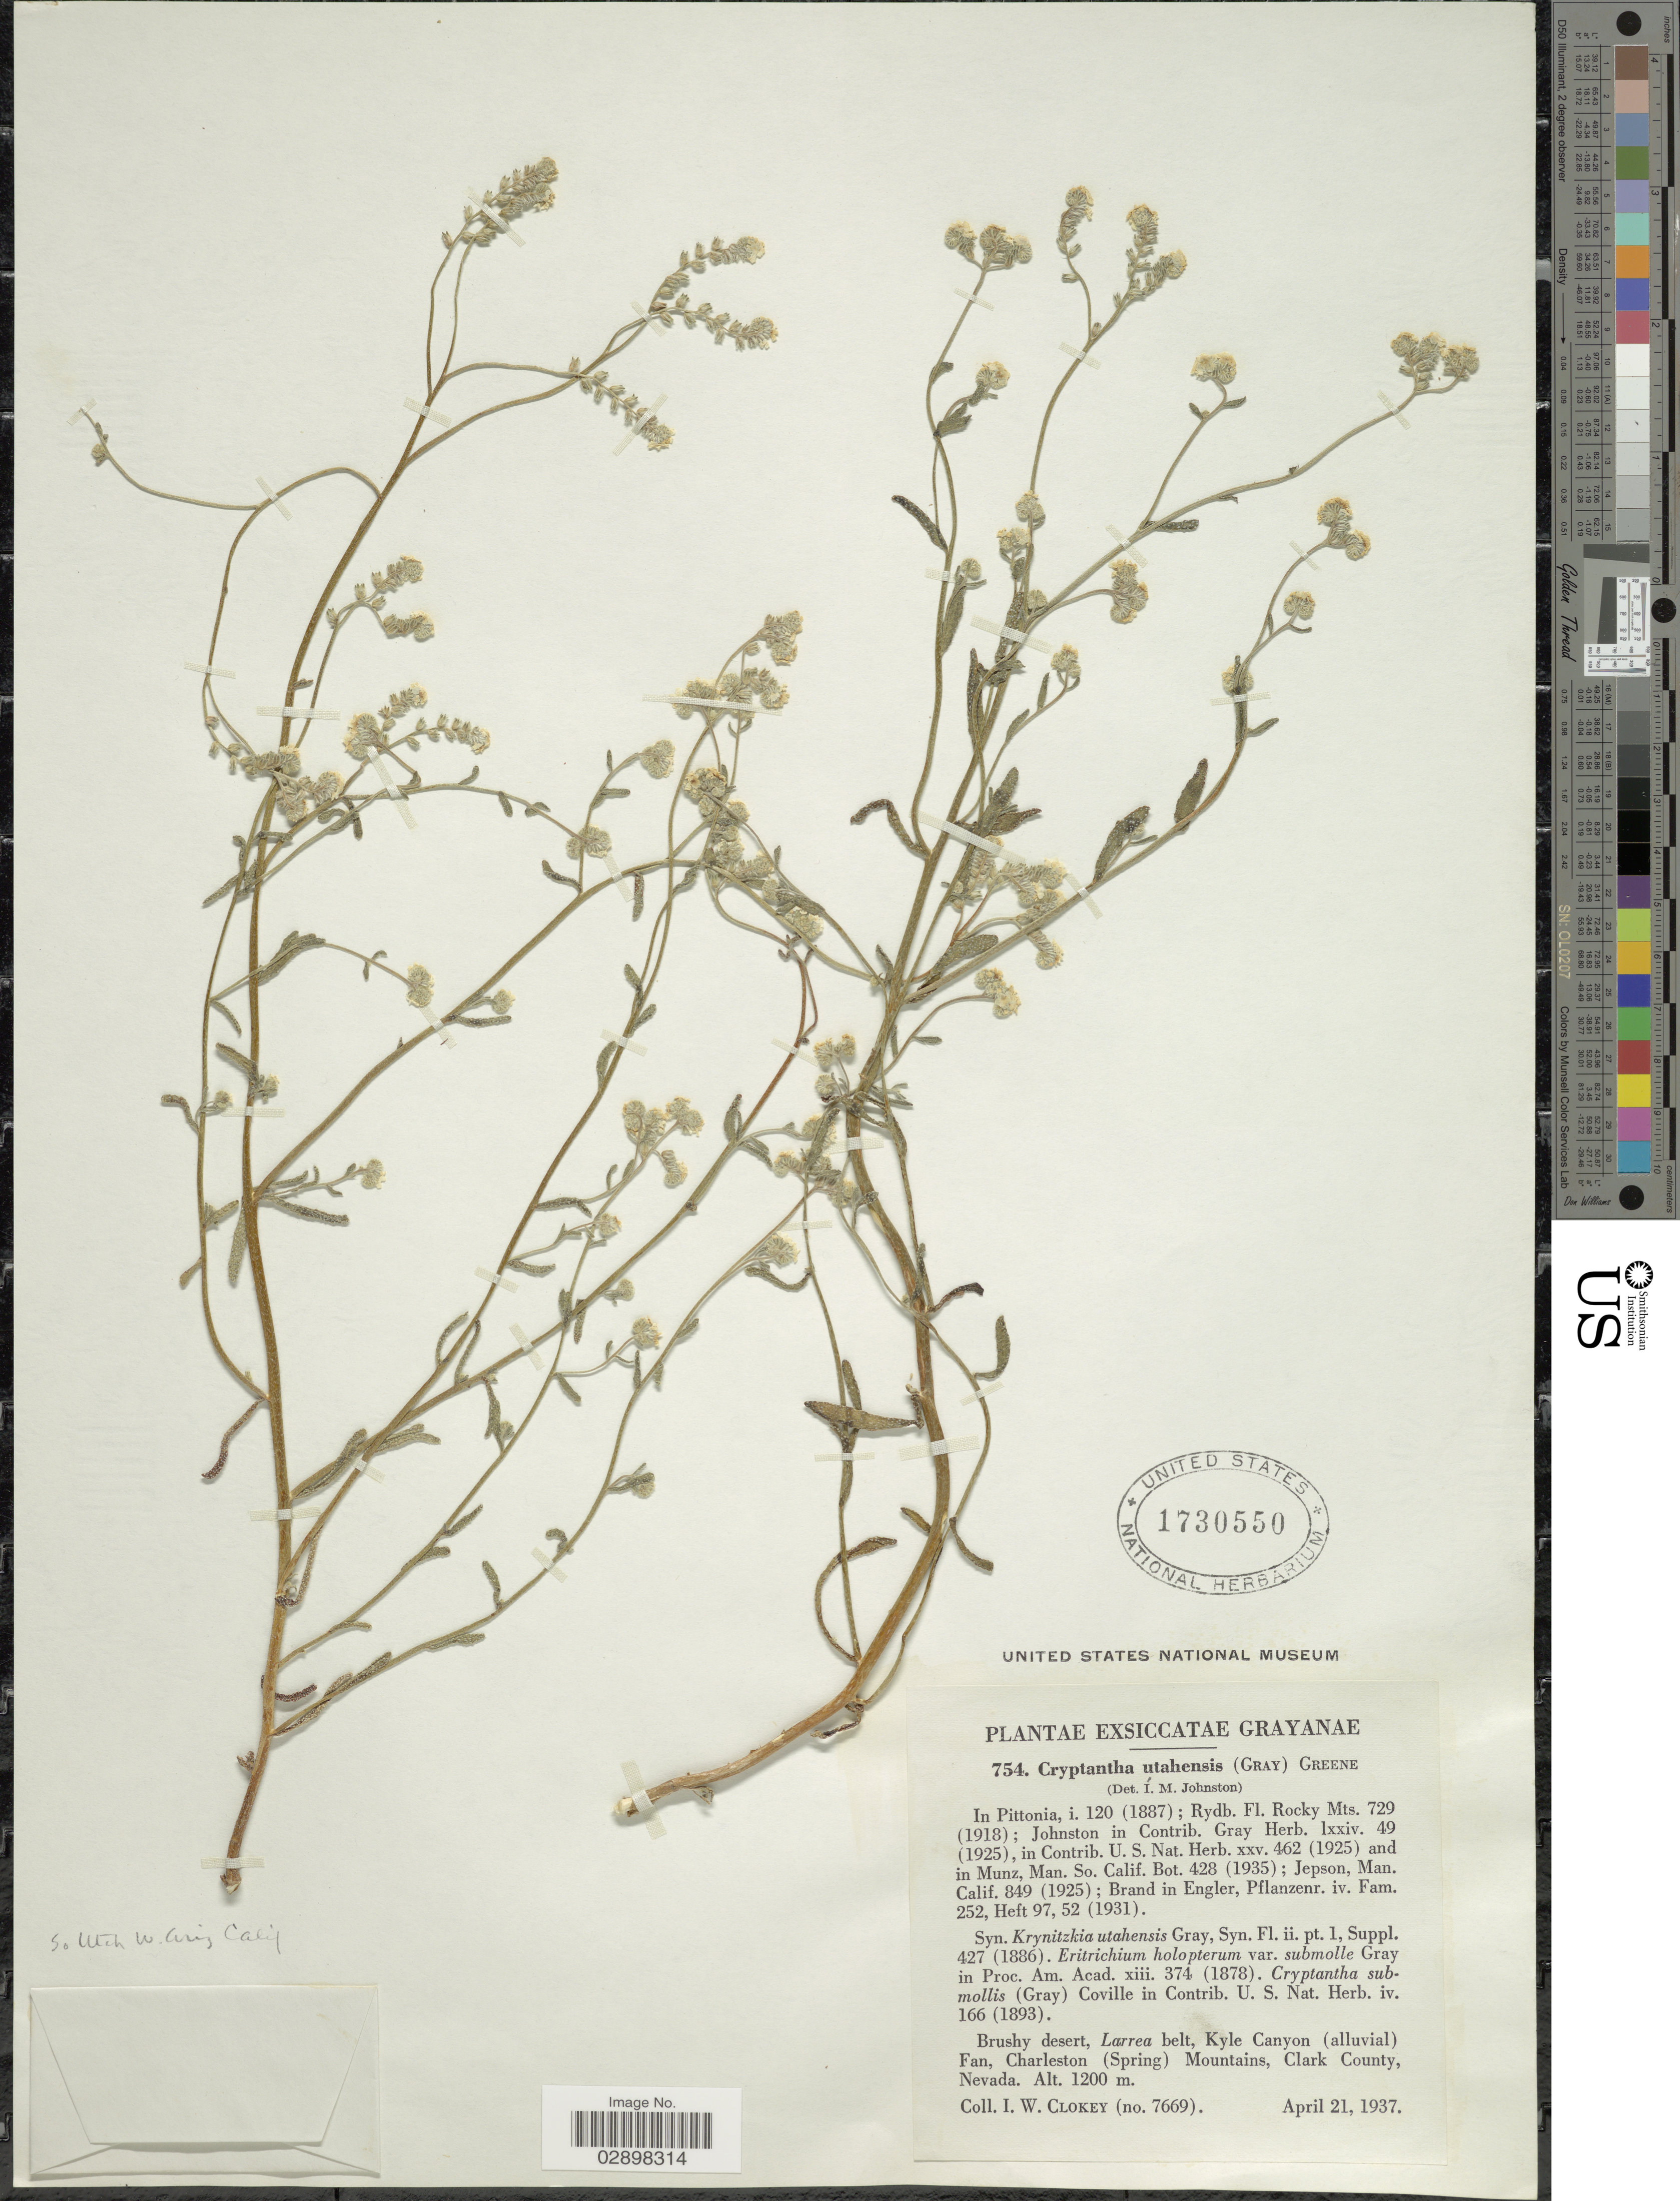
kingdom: Plantae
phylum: Tracheophyta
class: Magnoliopsida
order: Boraginales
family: Boraginaceae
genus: Cryptantha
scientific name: Cryptantha utahensis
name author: (A. Gray) Greene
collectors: I. W. Clokey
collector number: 7669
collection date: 1937-04-21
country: United States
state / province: Nevada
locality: Brushy desert, Larrea belt, Kyle Canyon (alluvial) Fan, Charleston (Spring) Mountains, Clark County.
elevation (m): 1200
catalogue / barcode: US 1730550